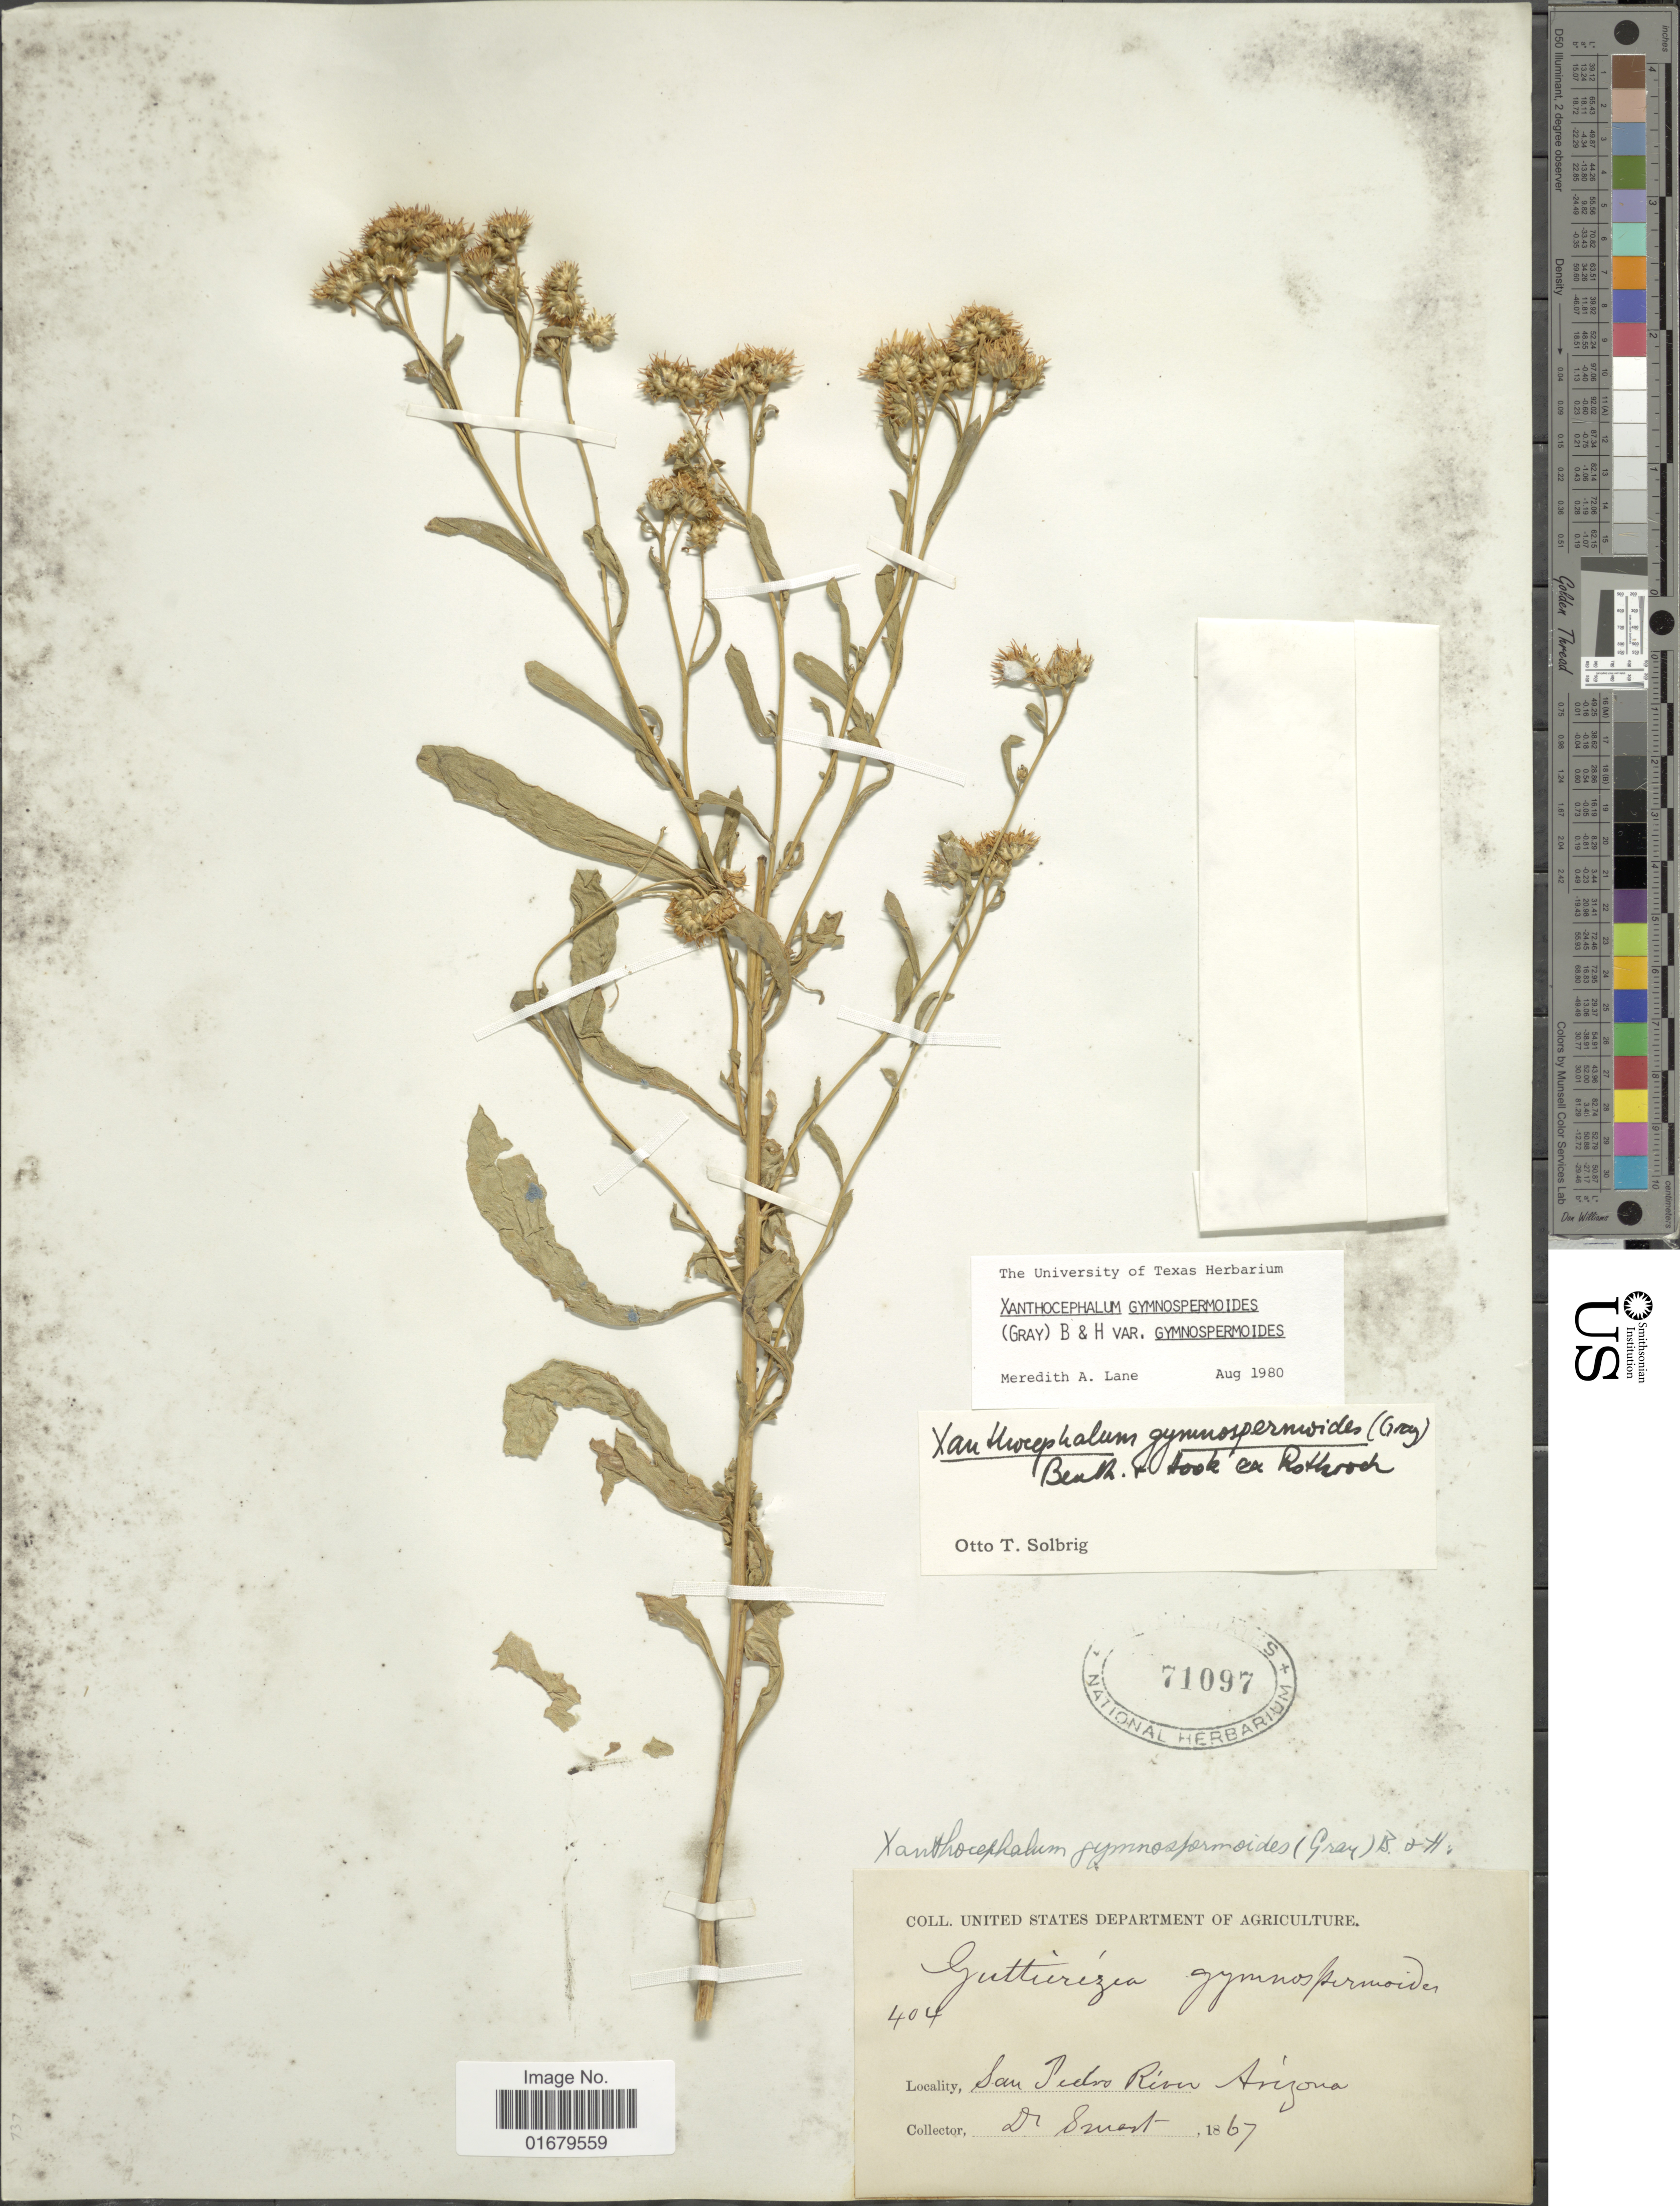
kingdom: Plantae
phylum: Tracheophyta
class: Magnoliopsida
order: Asterales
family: Asteraceae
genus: Xanthocephalum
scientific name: Xanthocephalum gymnospermoides var. gymnospermoides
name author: (A. Gray) Benth. & Hook. f.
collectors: -. Smart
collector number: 404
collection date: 1867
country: United States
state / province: Arizona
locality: San Pedro River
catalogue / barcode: US 71097